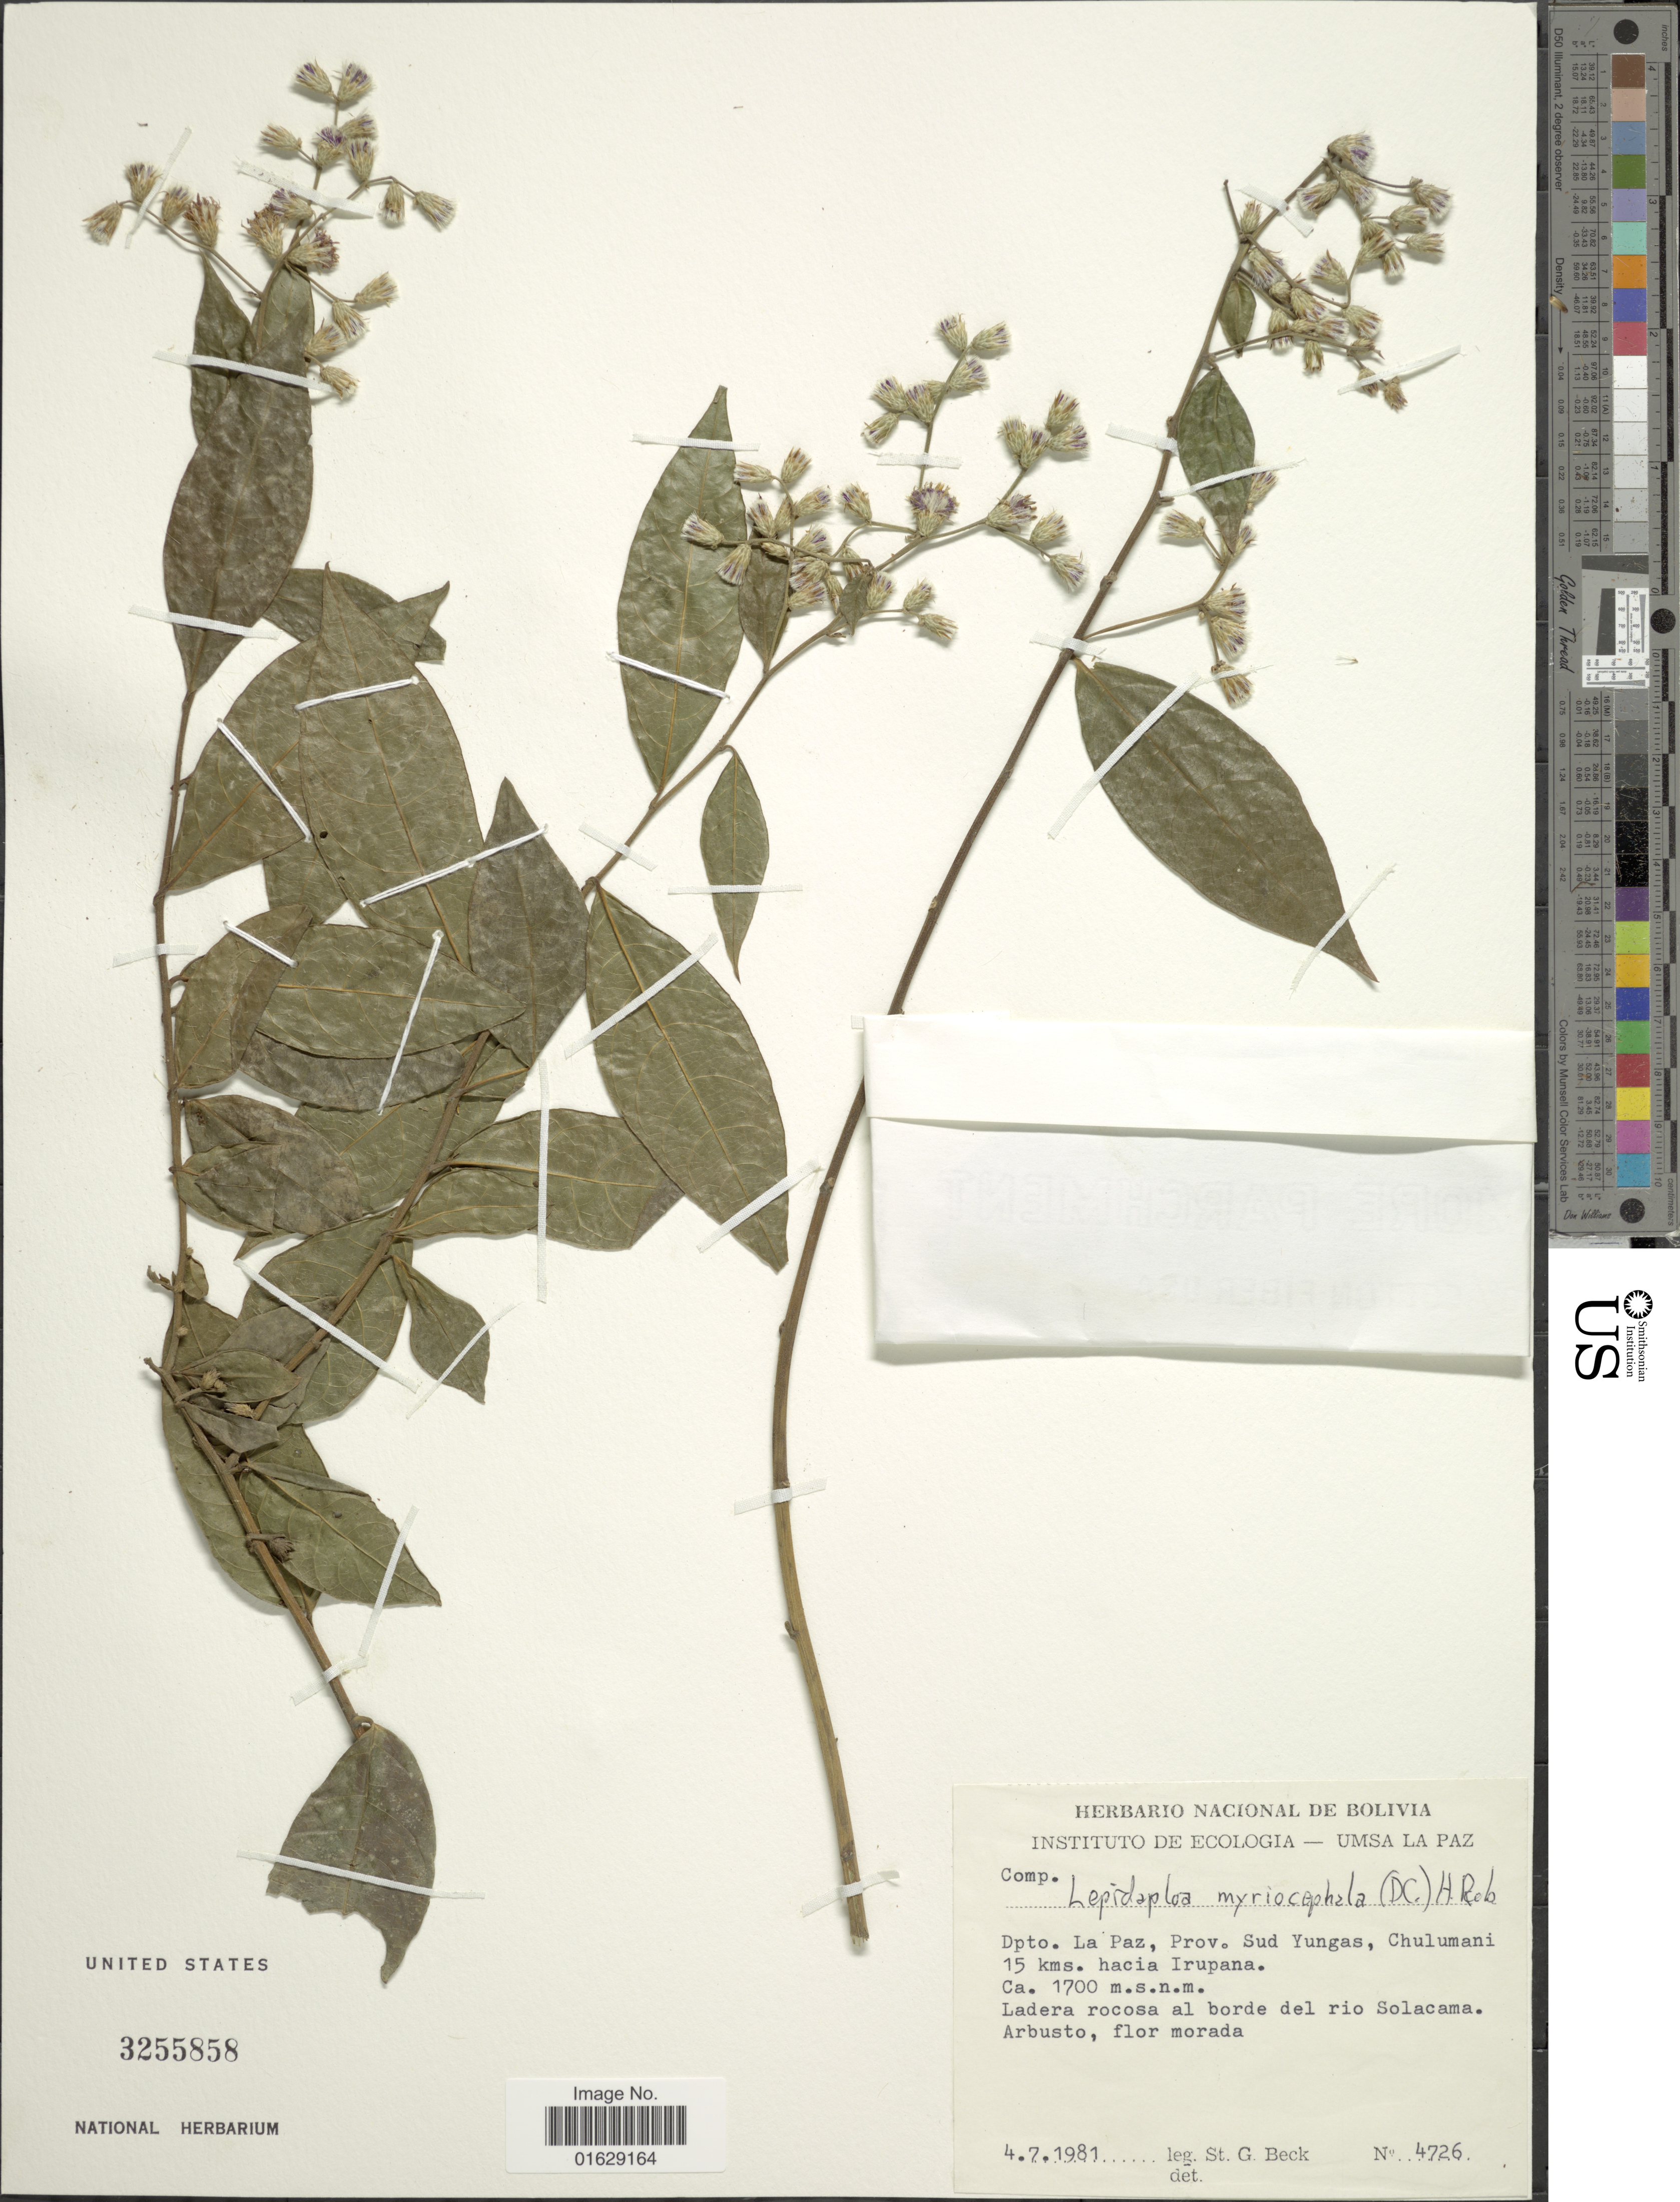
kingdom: Plantae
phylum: Tracheophyta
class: Magnoliopsida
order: Asterales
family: Asteraceae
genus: Lepidaploa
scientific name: Lepidaploa myriocephala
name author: (DC.) H. Rob.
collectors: S. G. Beck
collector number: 4726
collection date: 1981-07-07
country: Bolivia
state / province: La Paz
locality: Dpto. La Paz, Prov. Sud Yungas, Chulumani 15 kms., hacia Irupana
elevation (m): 1700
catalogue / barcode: US 3255858